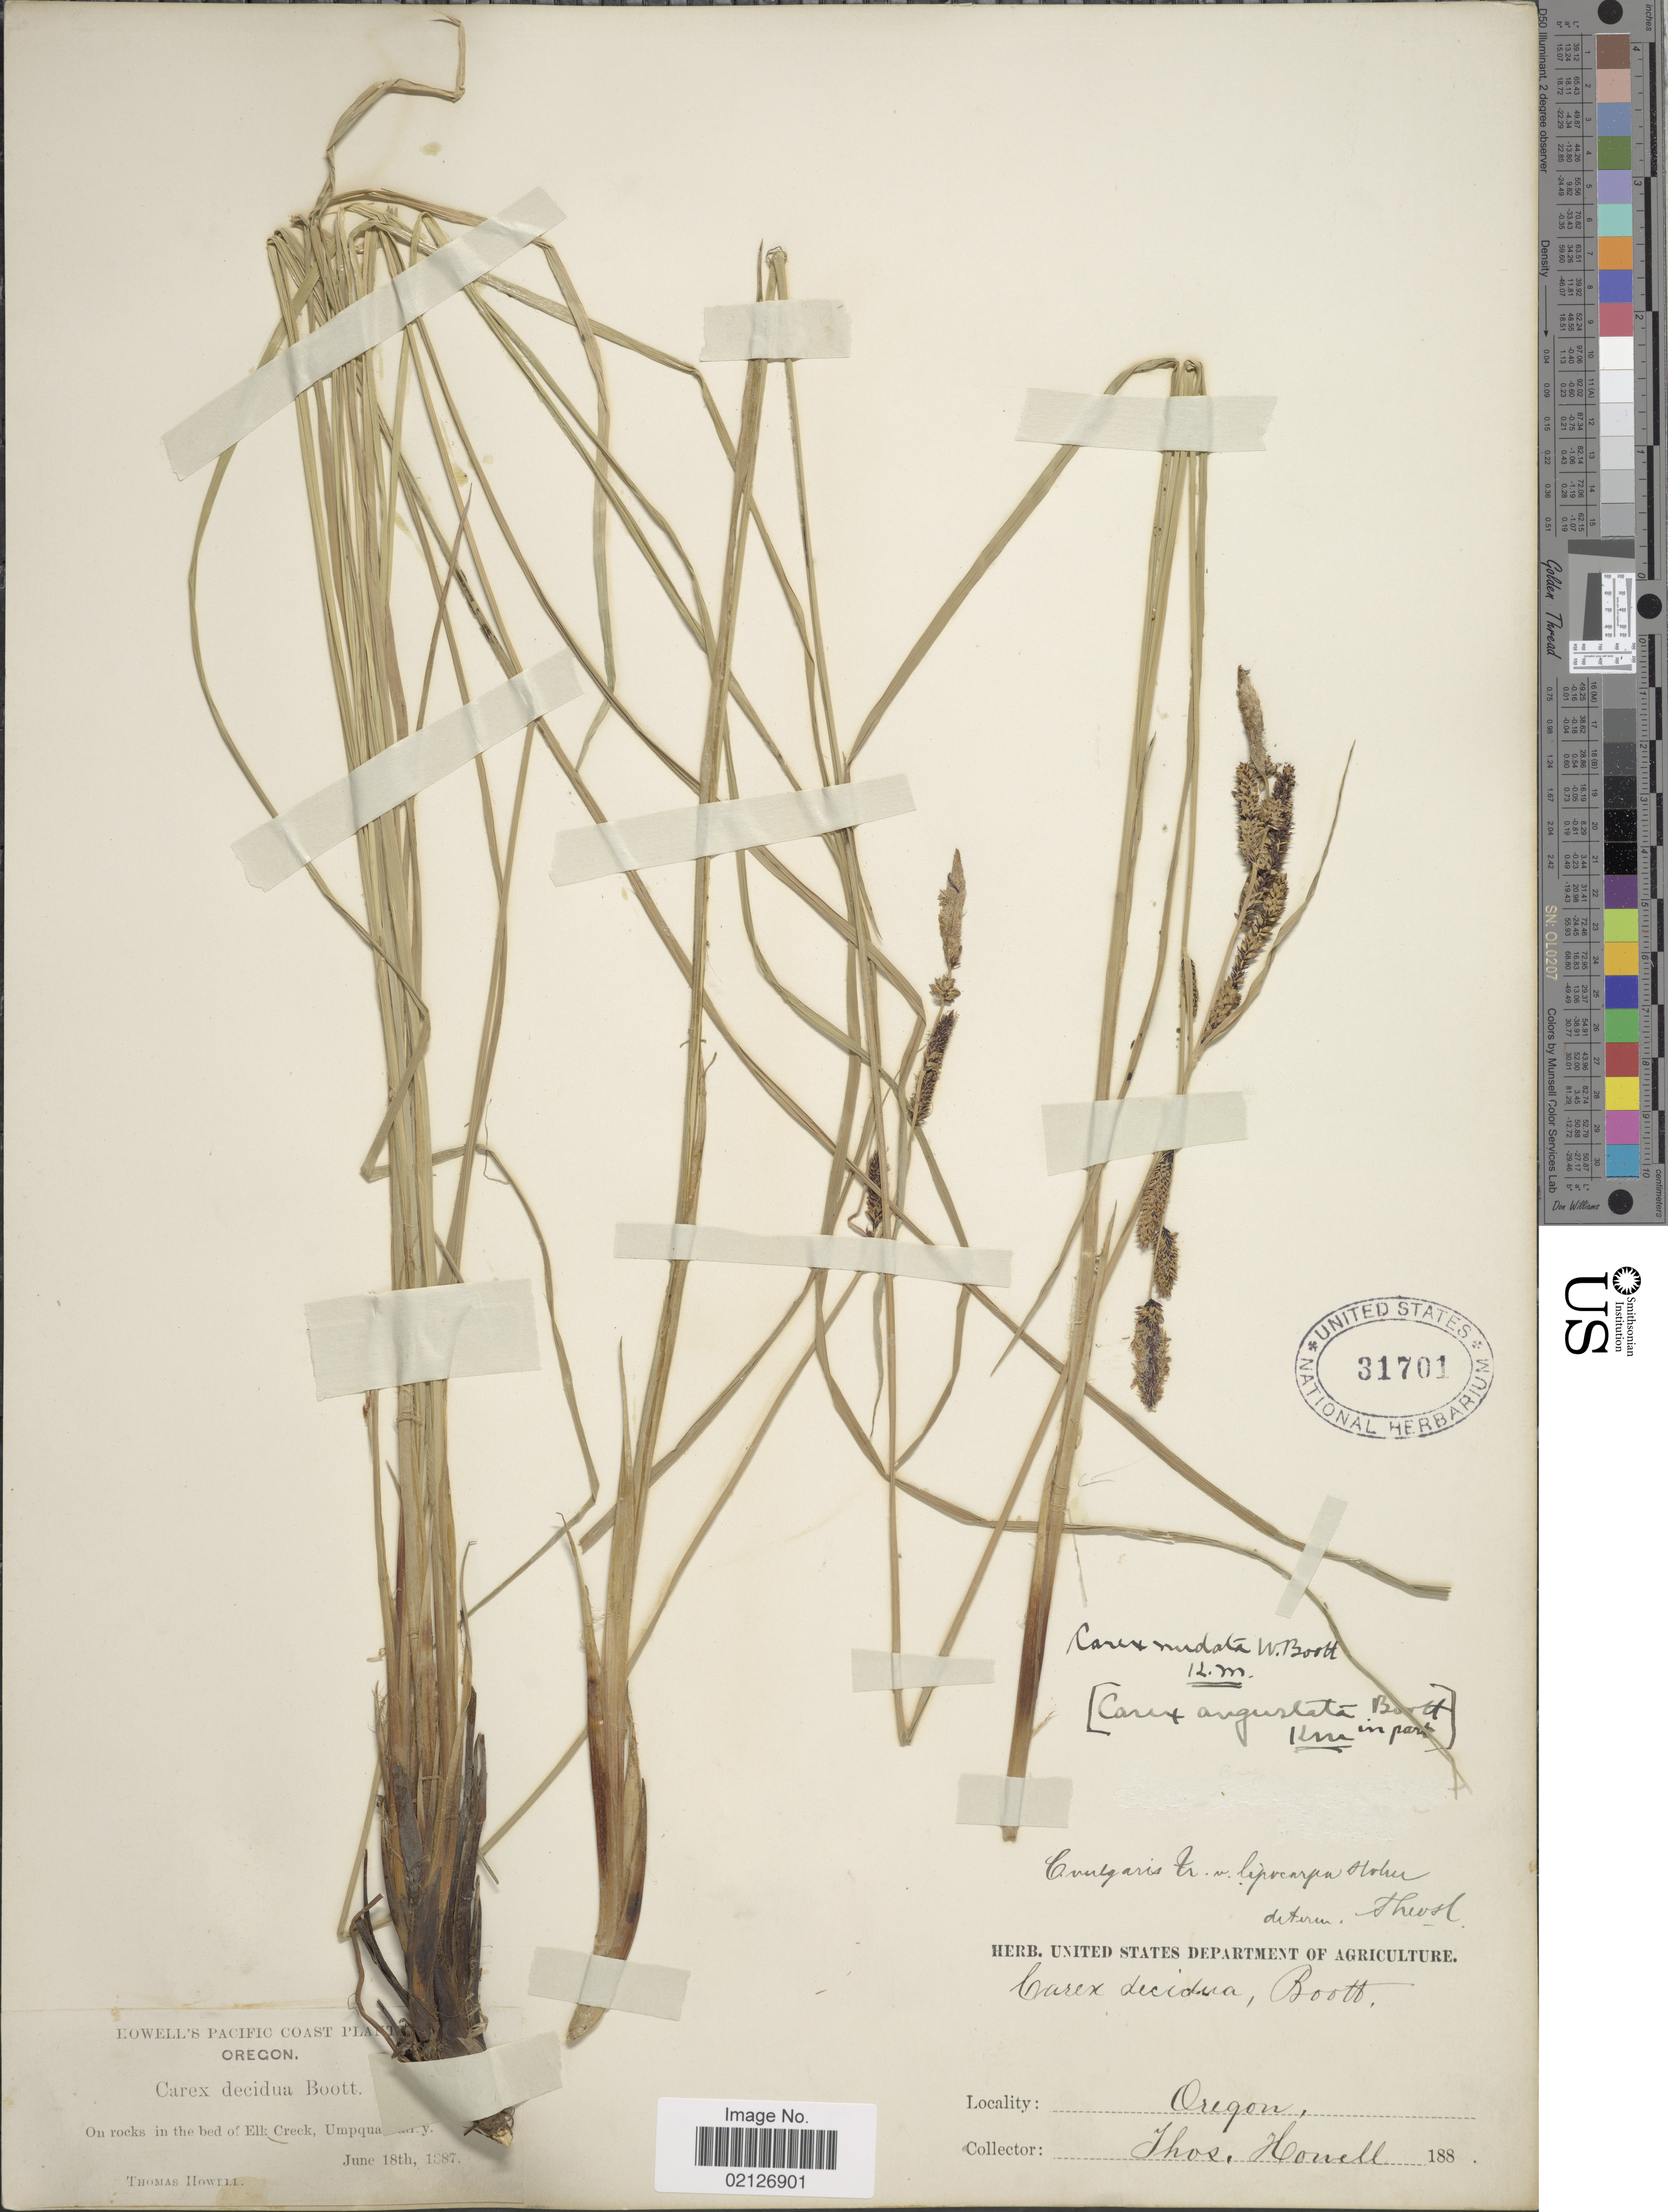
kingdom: Plantae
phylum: Tracheophyta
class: Liliopsida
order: Poales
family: Cyperaceae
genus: Carex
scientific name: Carex nudata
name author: W. Boott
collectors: T. Howell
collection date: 1887-06-18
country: United States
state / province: Oregon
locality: Umpqua, Pacific Coast, on rocks in the bed of Elk Creek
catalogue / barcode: US 31701